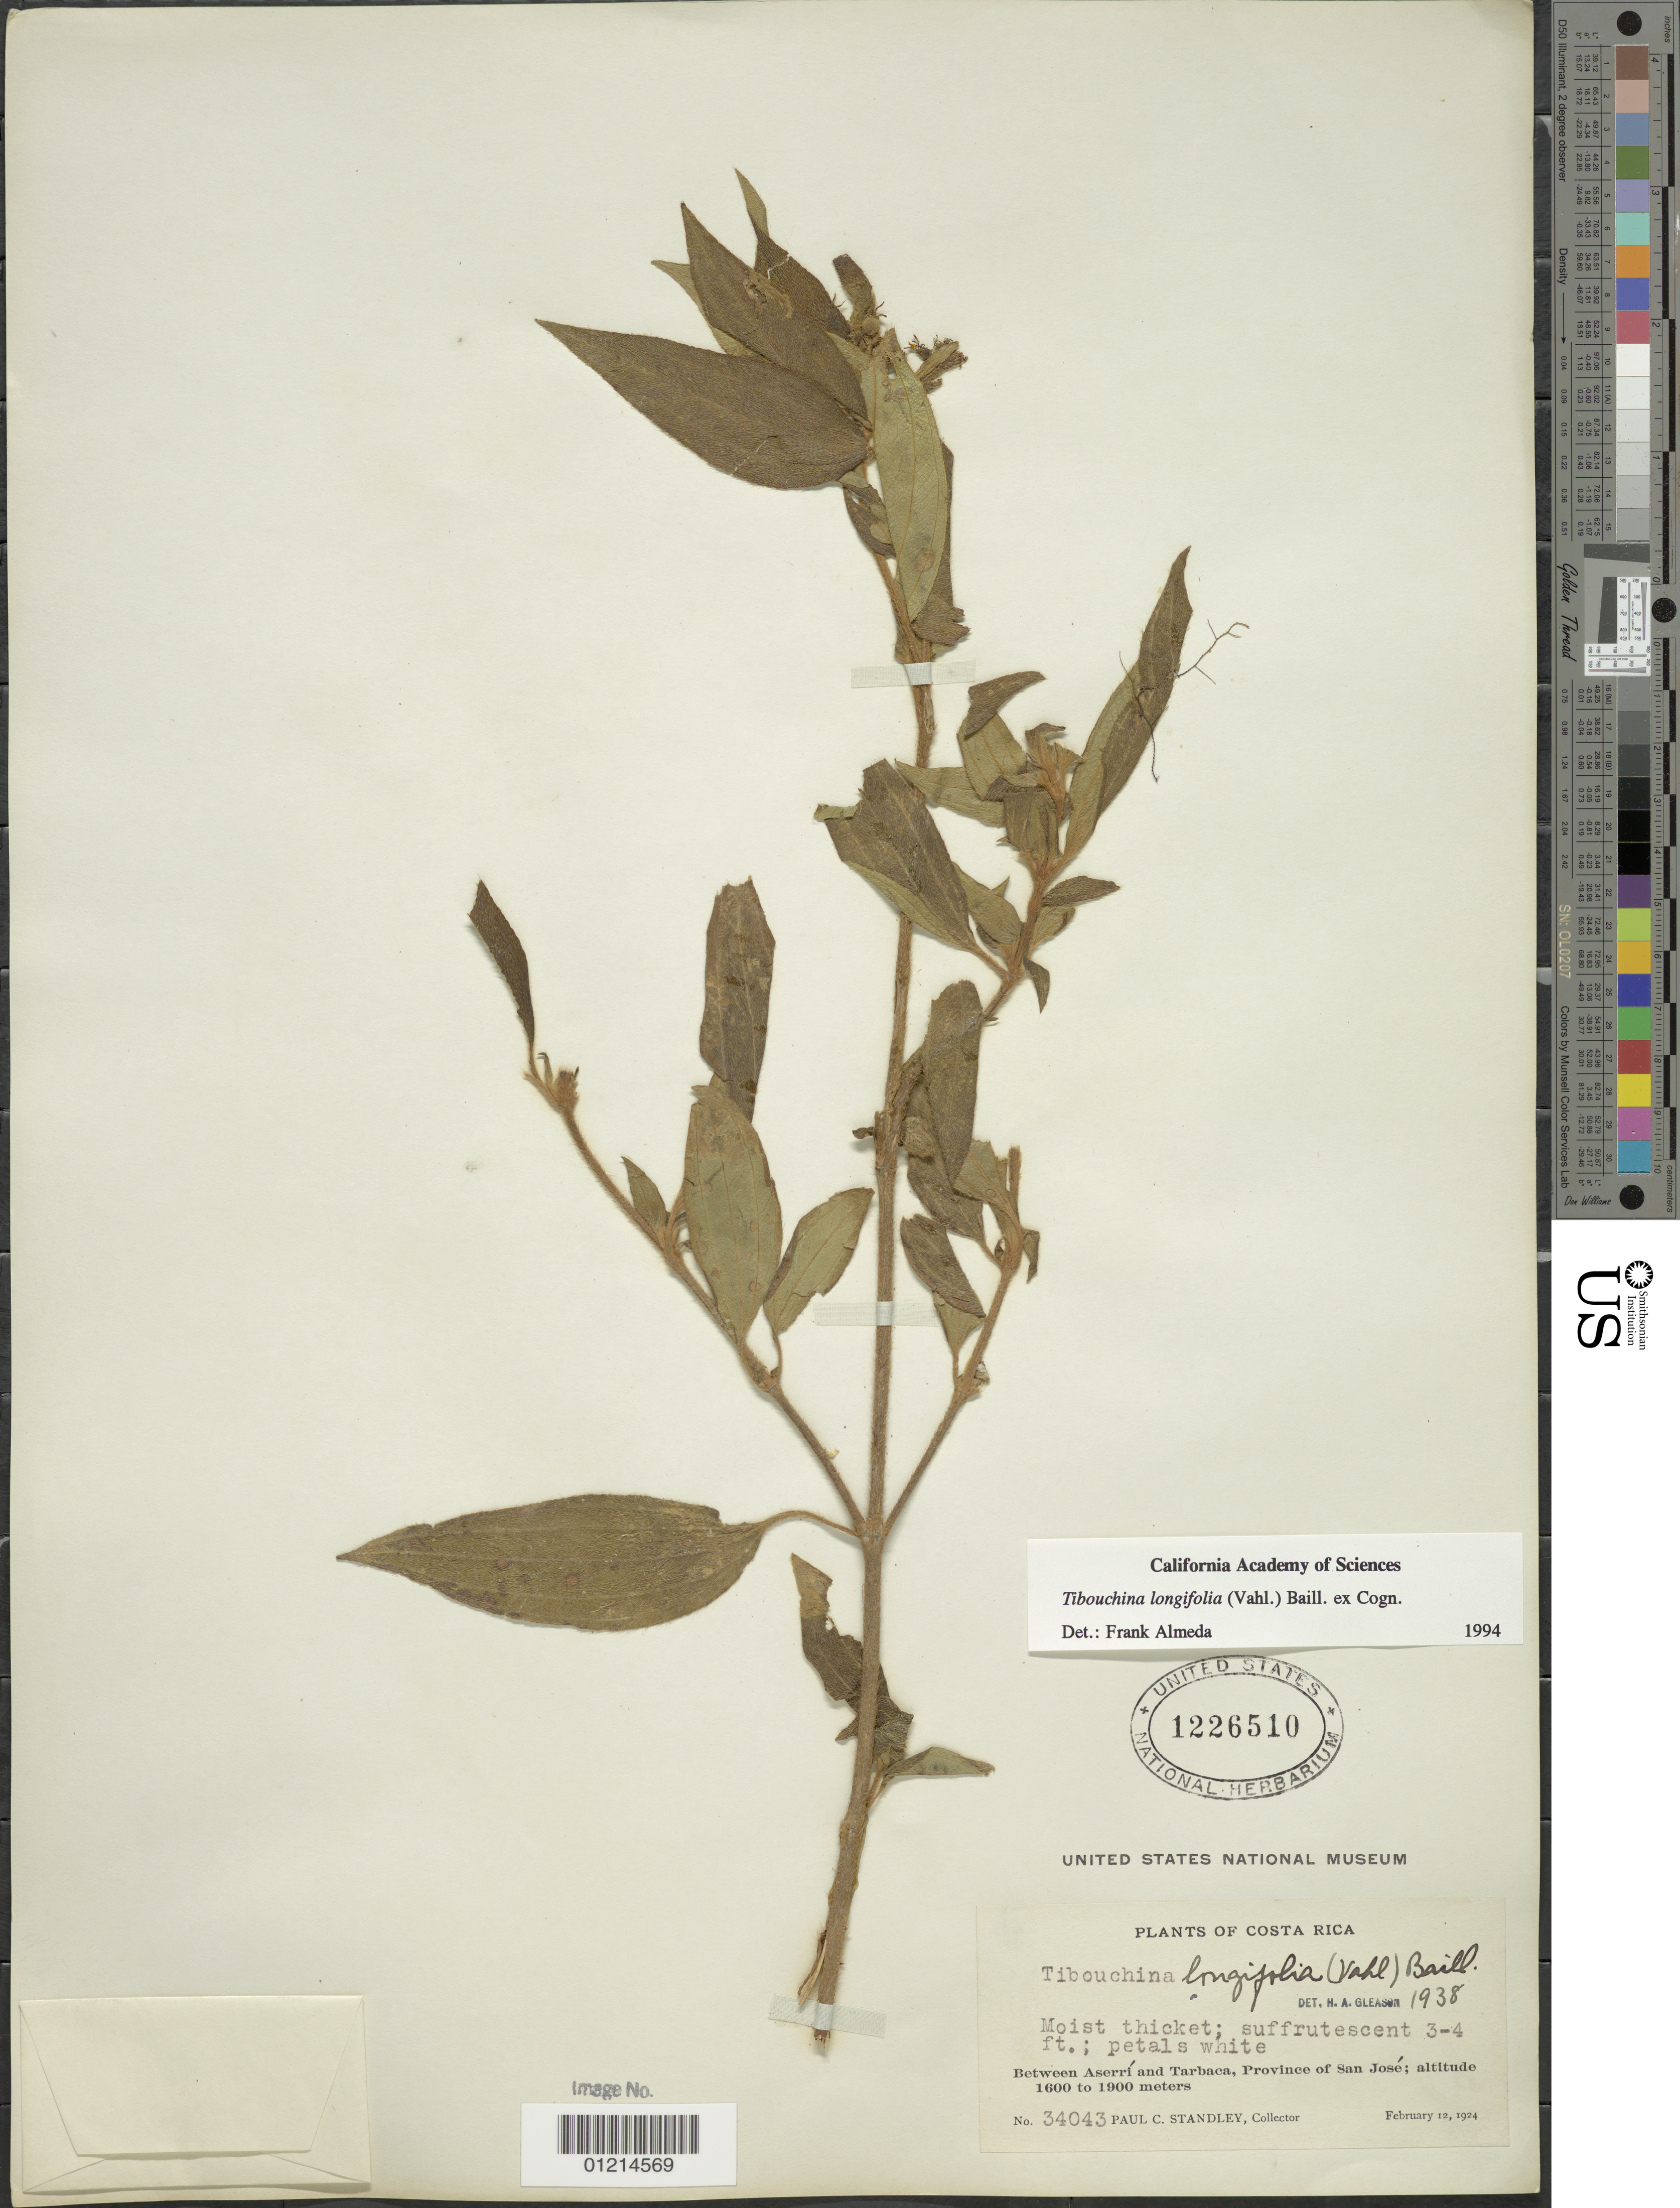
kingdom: Plantae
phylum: Tracheophyta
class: Magnoliopsida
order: Myrtales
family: Melastomataceae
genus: Chaetogastra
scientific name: Chaetogastra longifolia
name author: (Vahl) DC.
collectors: P. C. Standley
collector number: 34043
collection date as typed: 12 Feb 1924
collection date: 1924-02-12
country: Costa Rica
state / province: San José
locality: Between Aserri and Tarbaca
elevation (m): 1600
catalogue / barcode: US 1226510